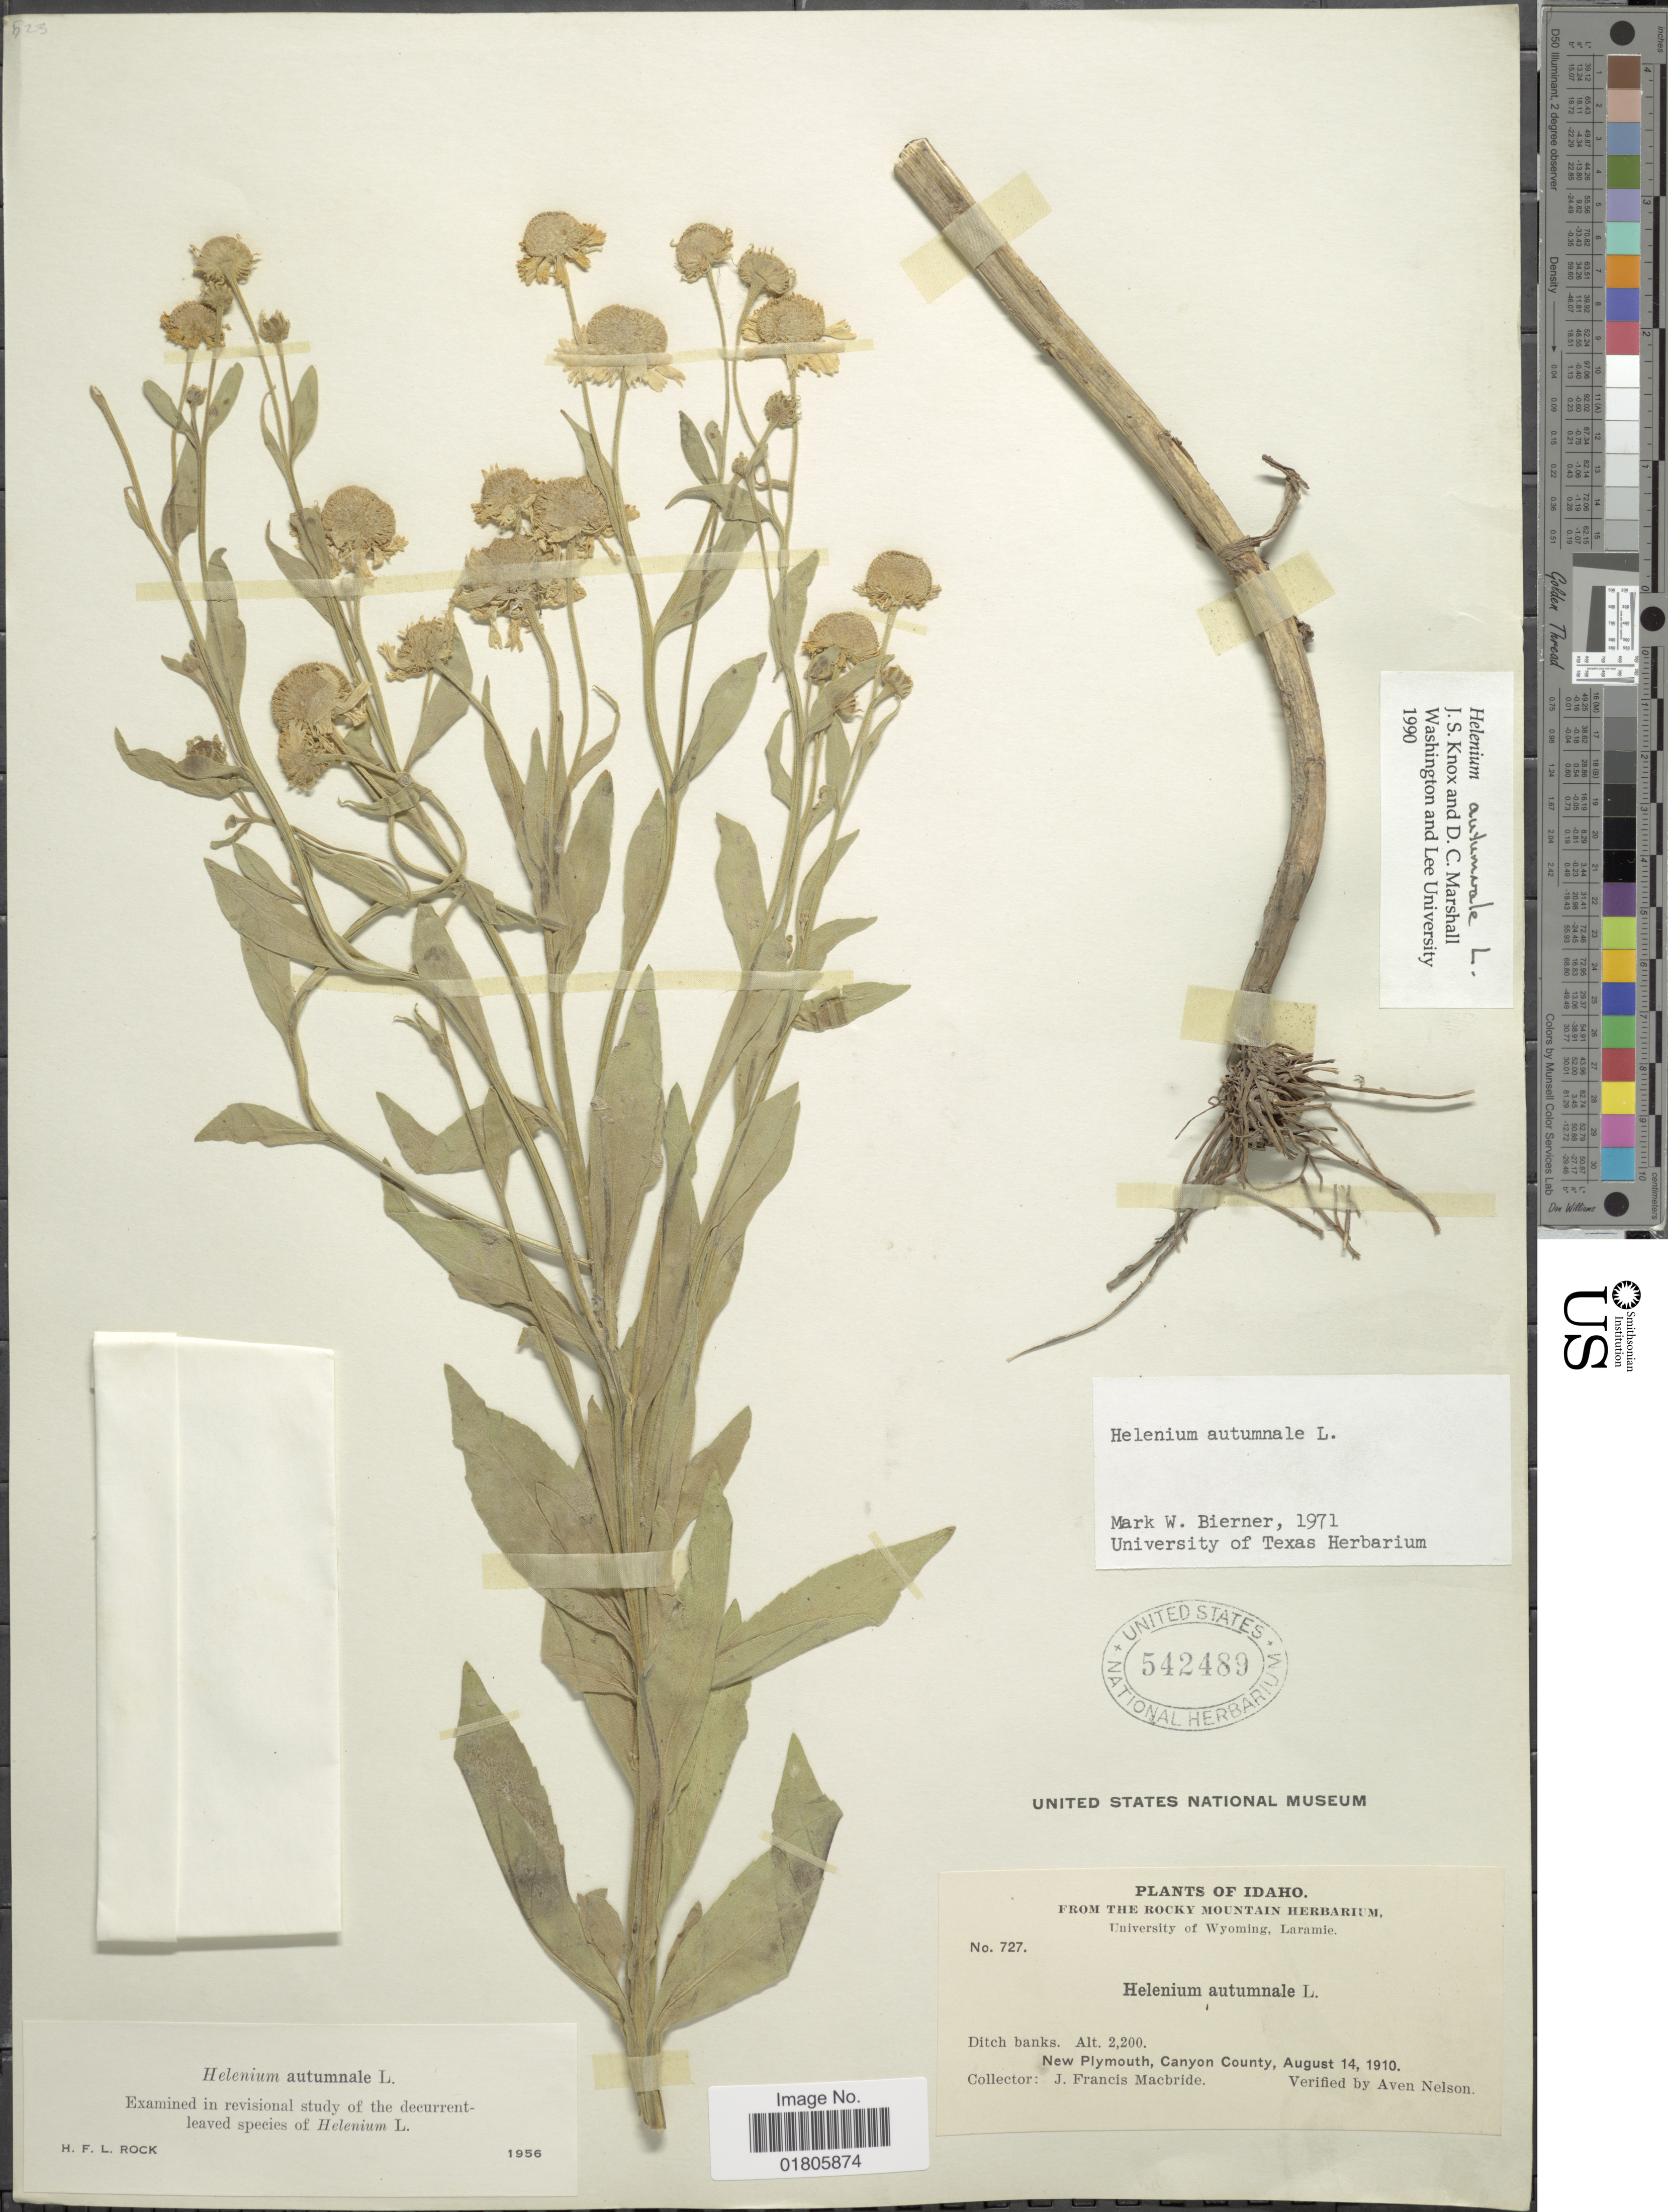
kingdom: Plantae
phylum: Tracheophyta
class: Magnoliopsida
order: Asterales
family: Asteraceae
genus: Helenium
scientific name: Helenium autumnale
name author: L.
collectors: J. F. Macbride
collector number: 727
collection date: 1910-08-14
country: United States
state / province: Idaho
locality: New Plymouth, Canyon County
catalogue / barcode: US 542489